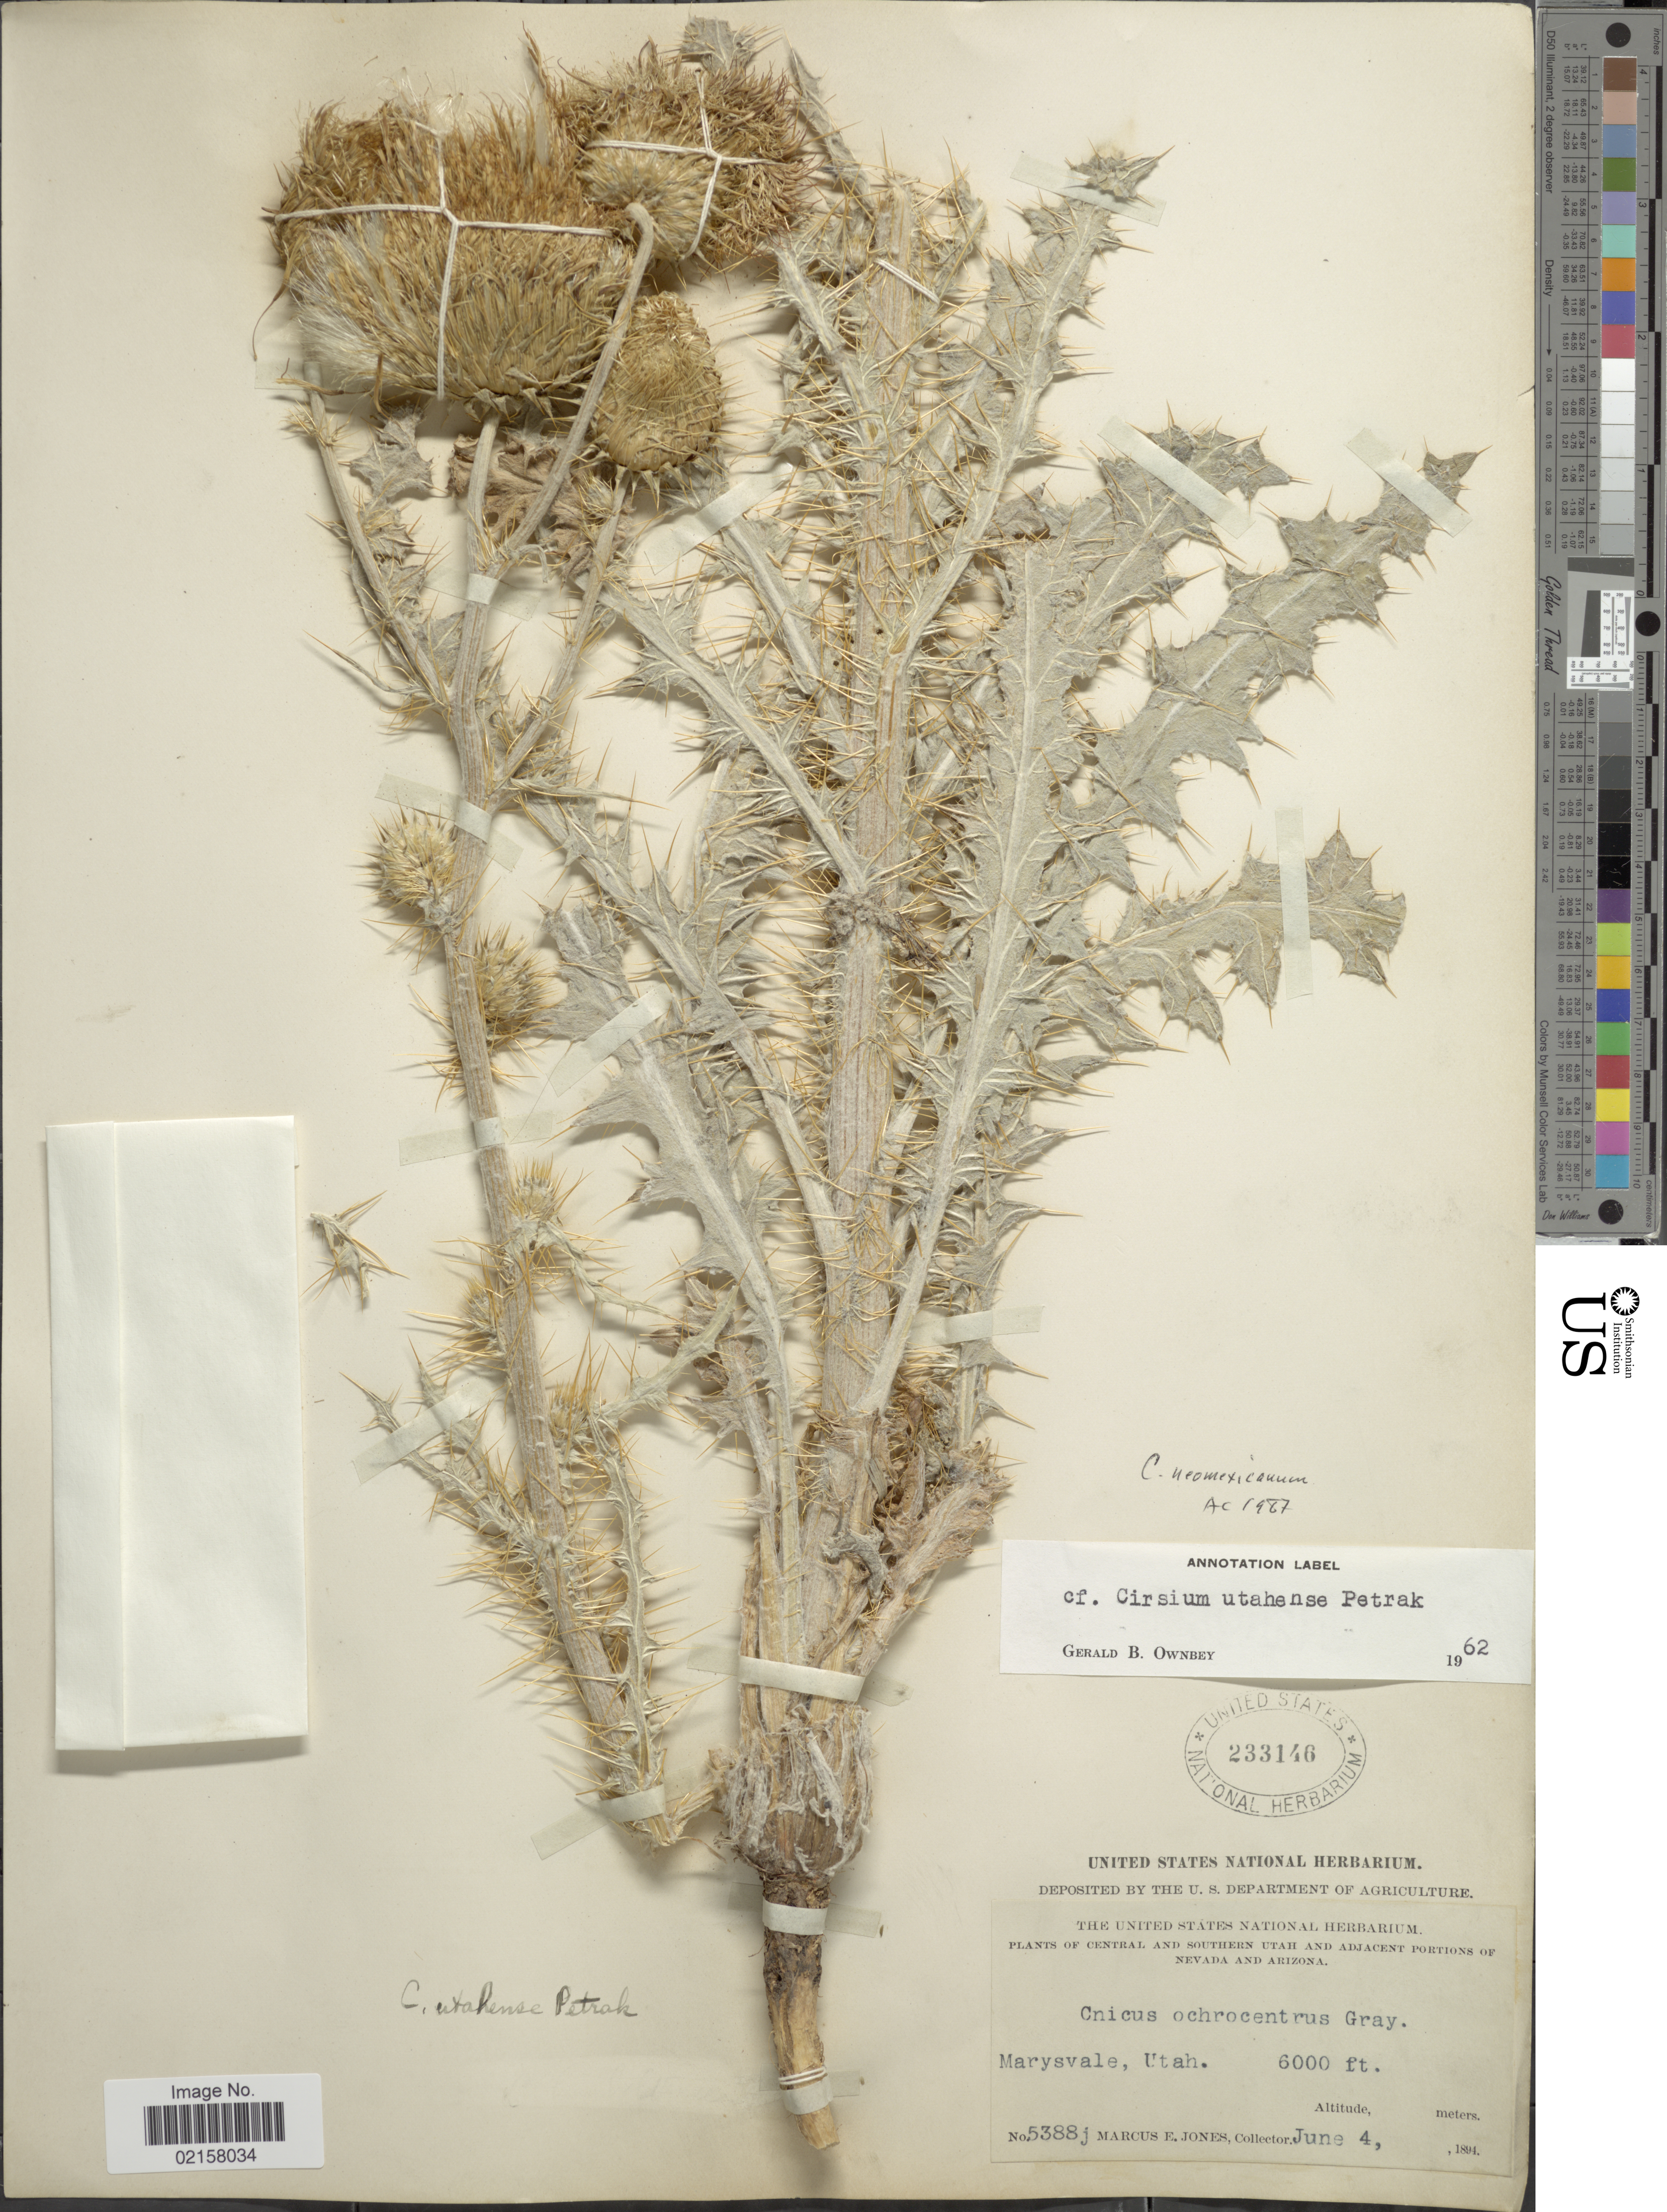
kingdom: Plantae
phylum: Tracheophyta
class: Magnoliopsida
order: Asterales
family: Asteraceae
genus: Cirsium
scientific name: Cirsium neomexicanum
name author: A. Gray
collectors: M. E. Jones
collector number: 5388j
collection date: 1894-06-04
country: United States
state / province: Utah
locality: Marysvale.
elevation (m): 1829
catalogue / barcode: US 233146